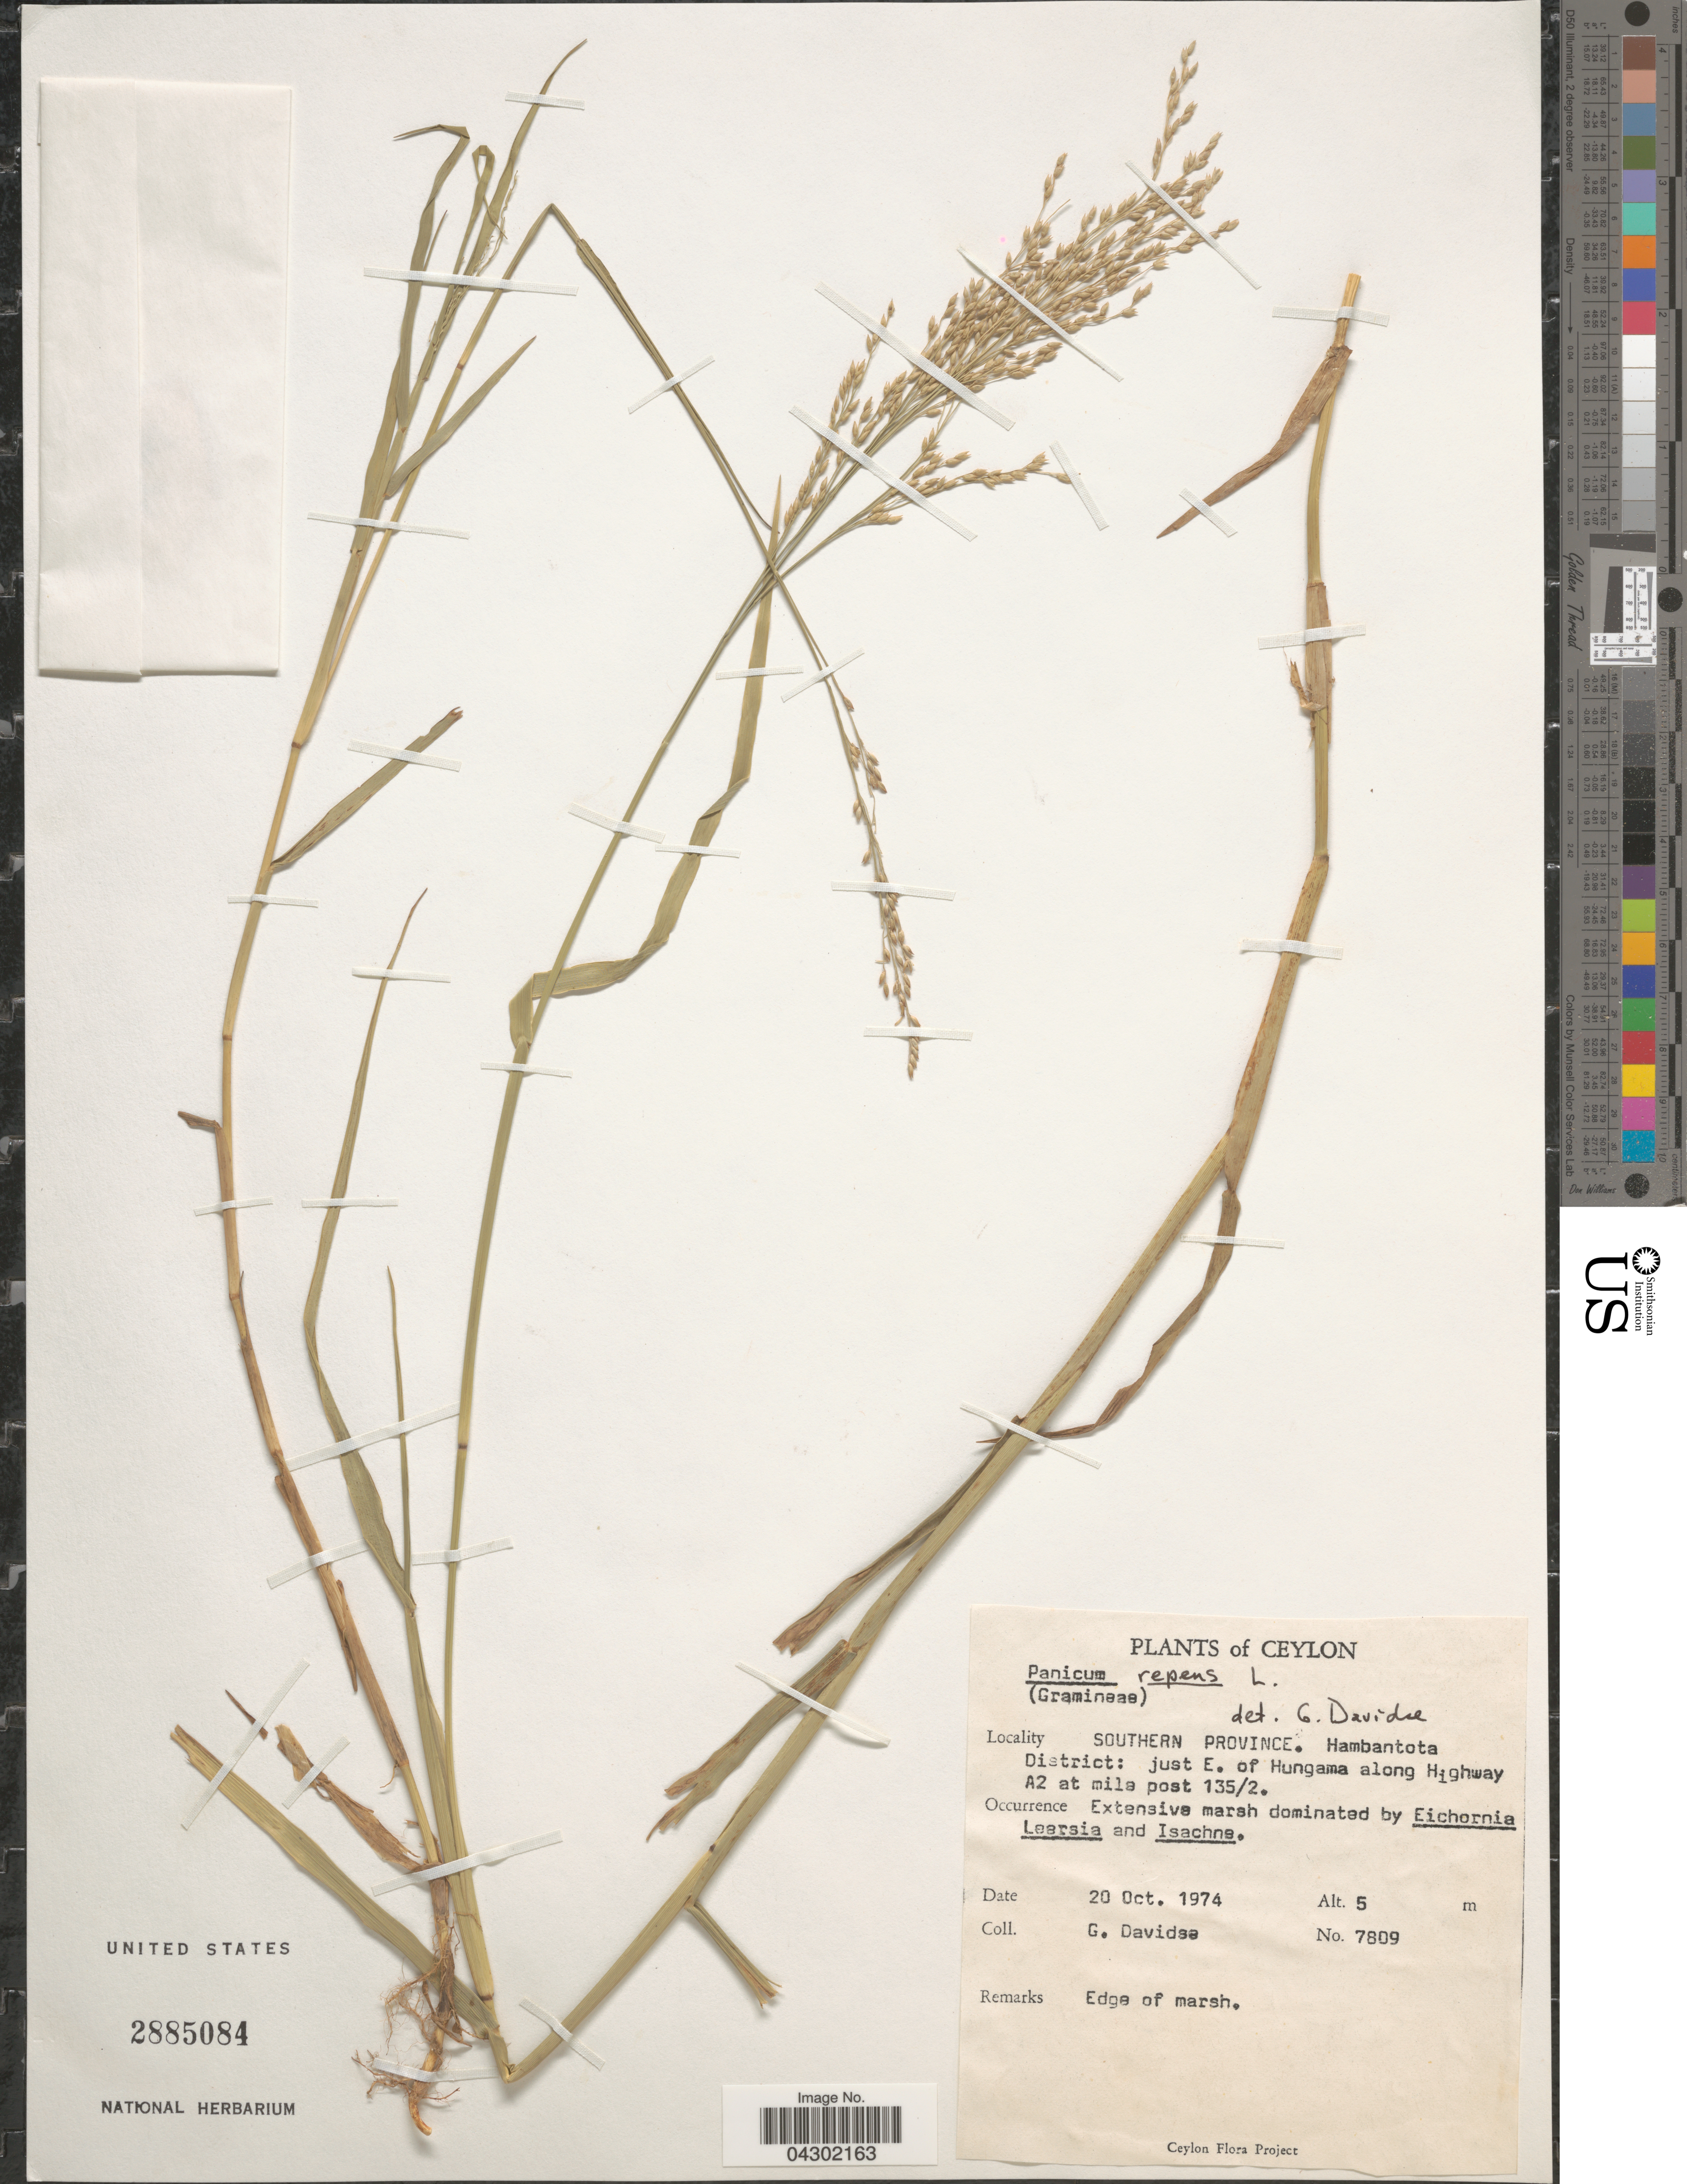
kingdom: Plantae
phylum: Tracheophyta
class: Liliopsida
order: Poales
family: Poaceae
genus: Panicum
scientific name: Panicum repens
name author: L.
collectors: G. Davidse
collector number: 7809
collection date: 1974-10-20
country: Sri Lanka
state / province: Southern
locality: Ceylon. Hambantota District: just E. of Hungama along Highway A2 at mile post 135/2.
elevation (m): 5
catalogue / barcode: US 2885084